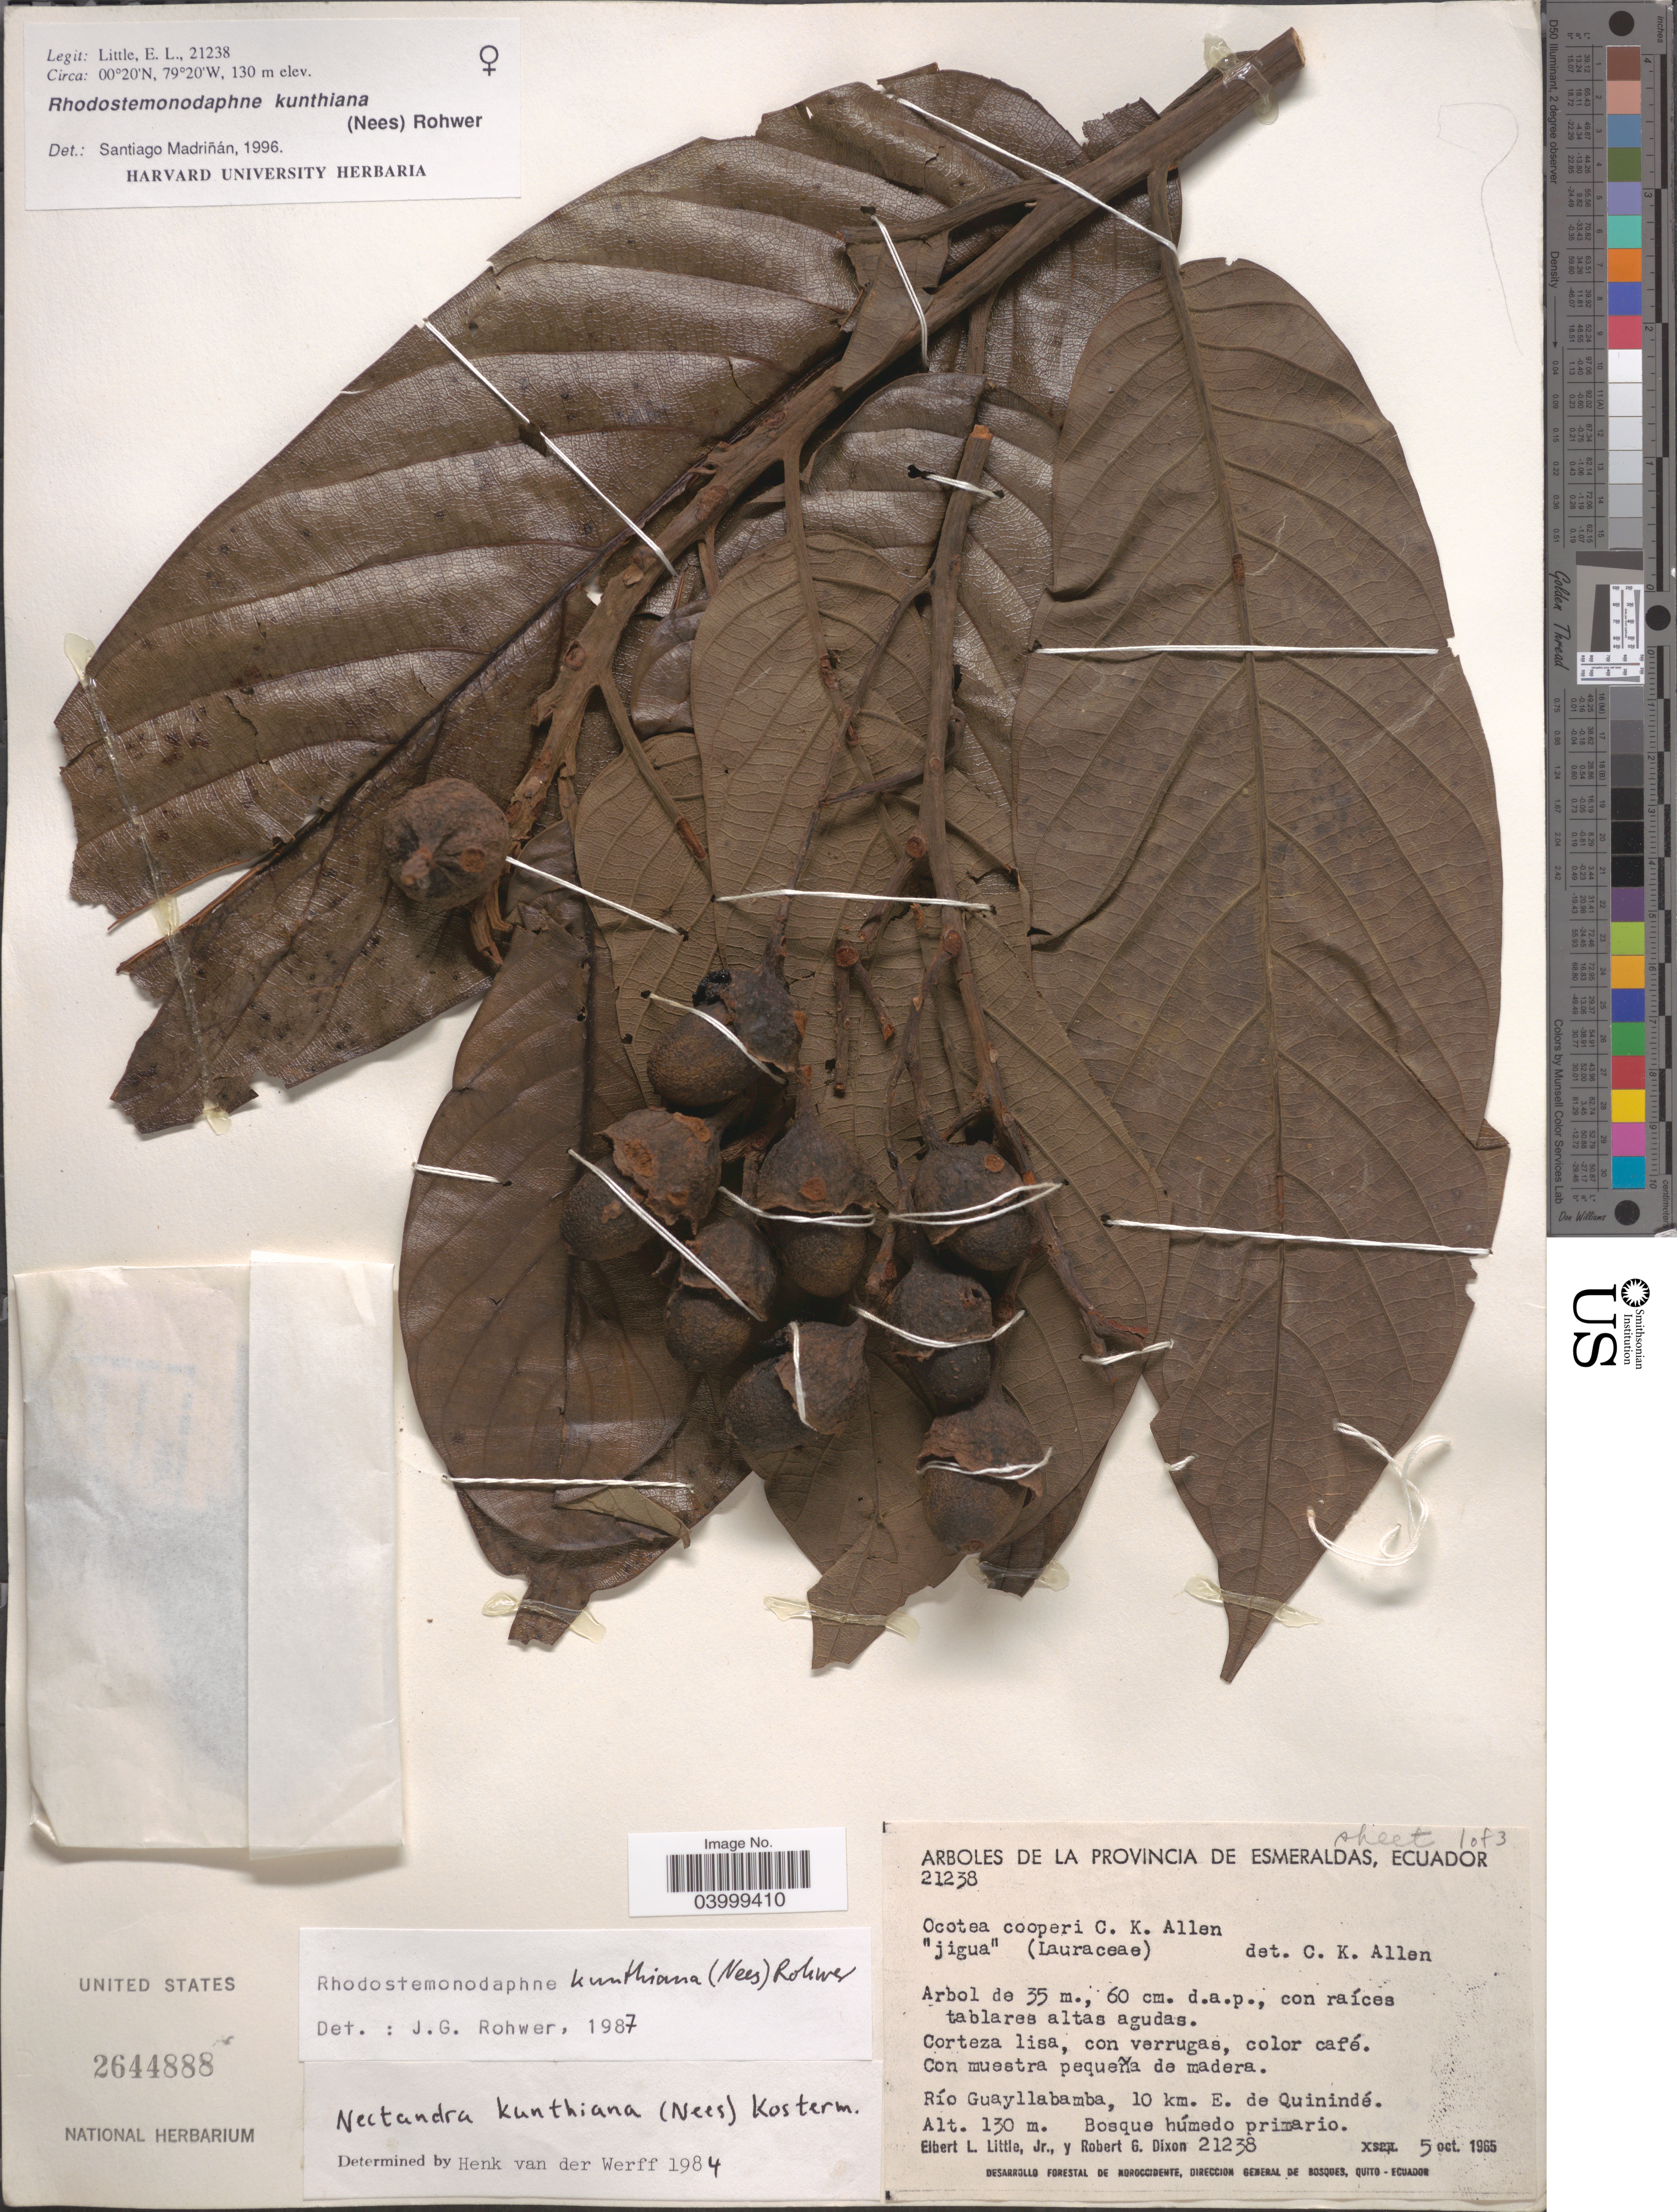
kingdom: Plantae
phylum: Tracheophyta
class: Magnoliopsida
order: Laurales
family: Lauraceae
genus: Rhodostemonodaphne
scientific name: Rhodostemonodaphne kunthiana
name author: (Nees) Rohwer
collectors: E. L. Little & R. G. Dixon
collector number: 21238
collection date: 1965-10-05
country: Ecuador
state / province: Esmeraldas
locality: Río Guayllabamba, 10 km. E. de Quinindé.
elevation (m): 130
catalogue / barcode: US 2644888